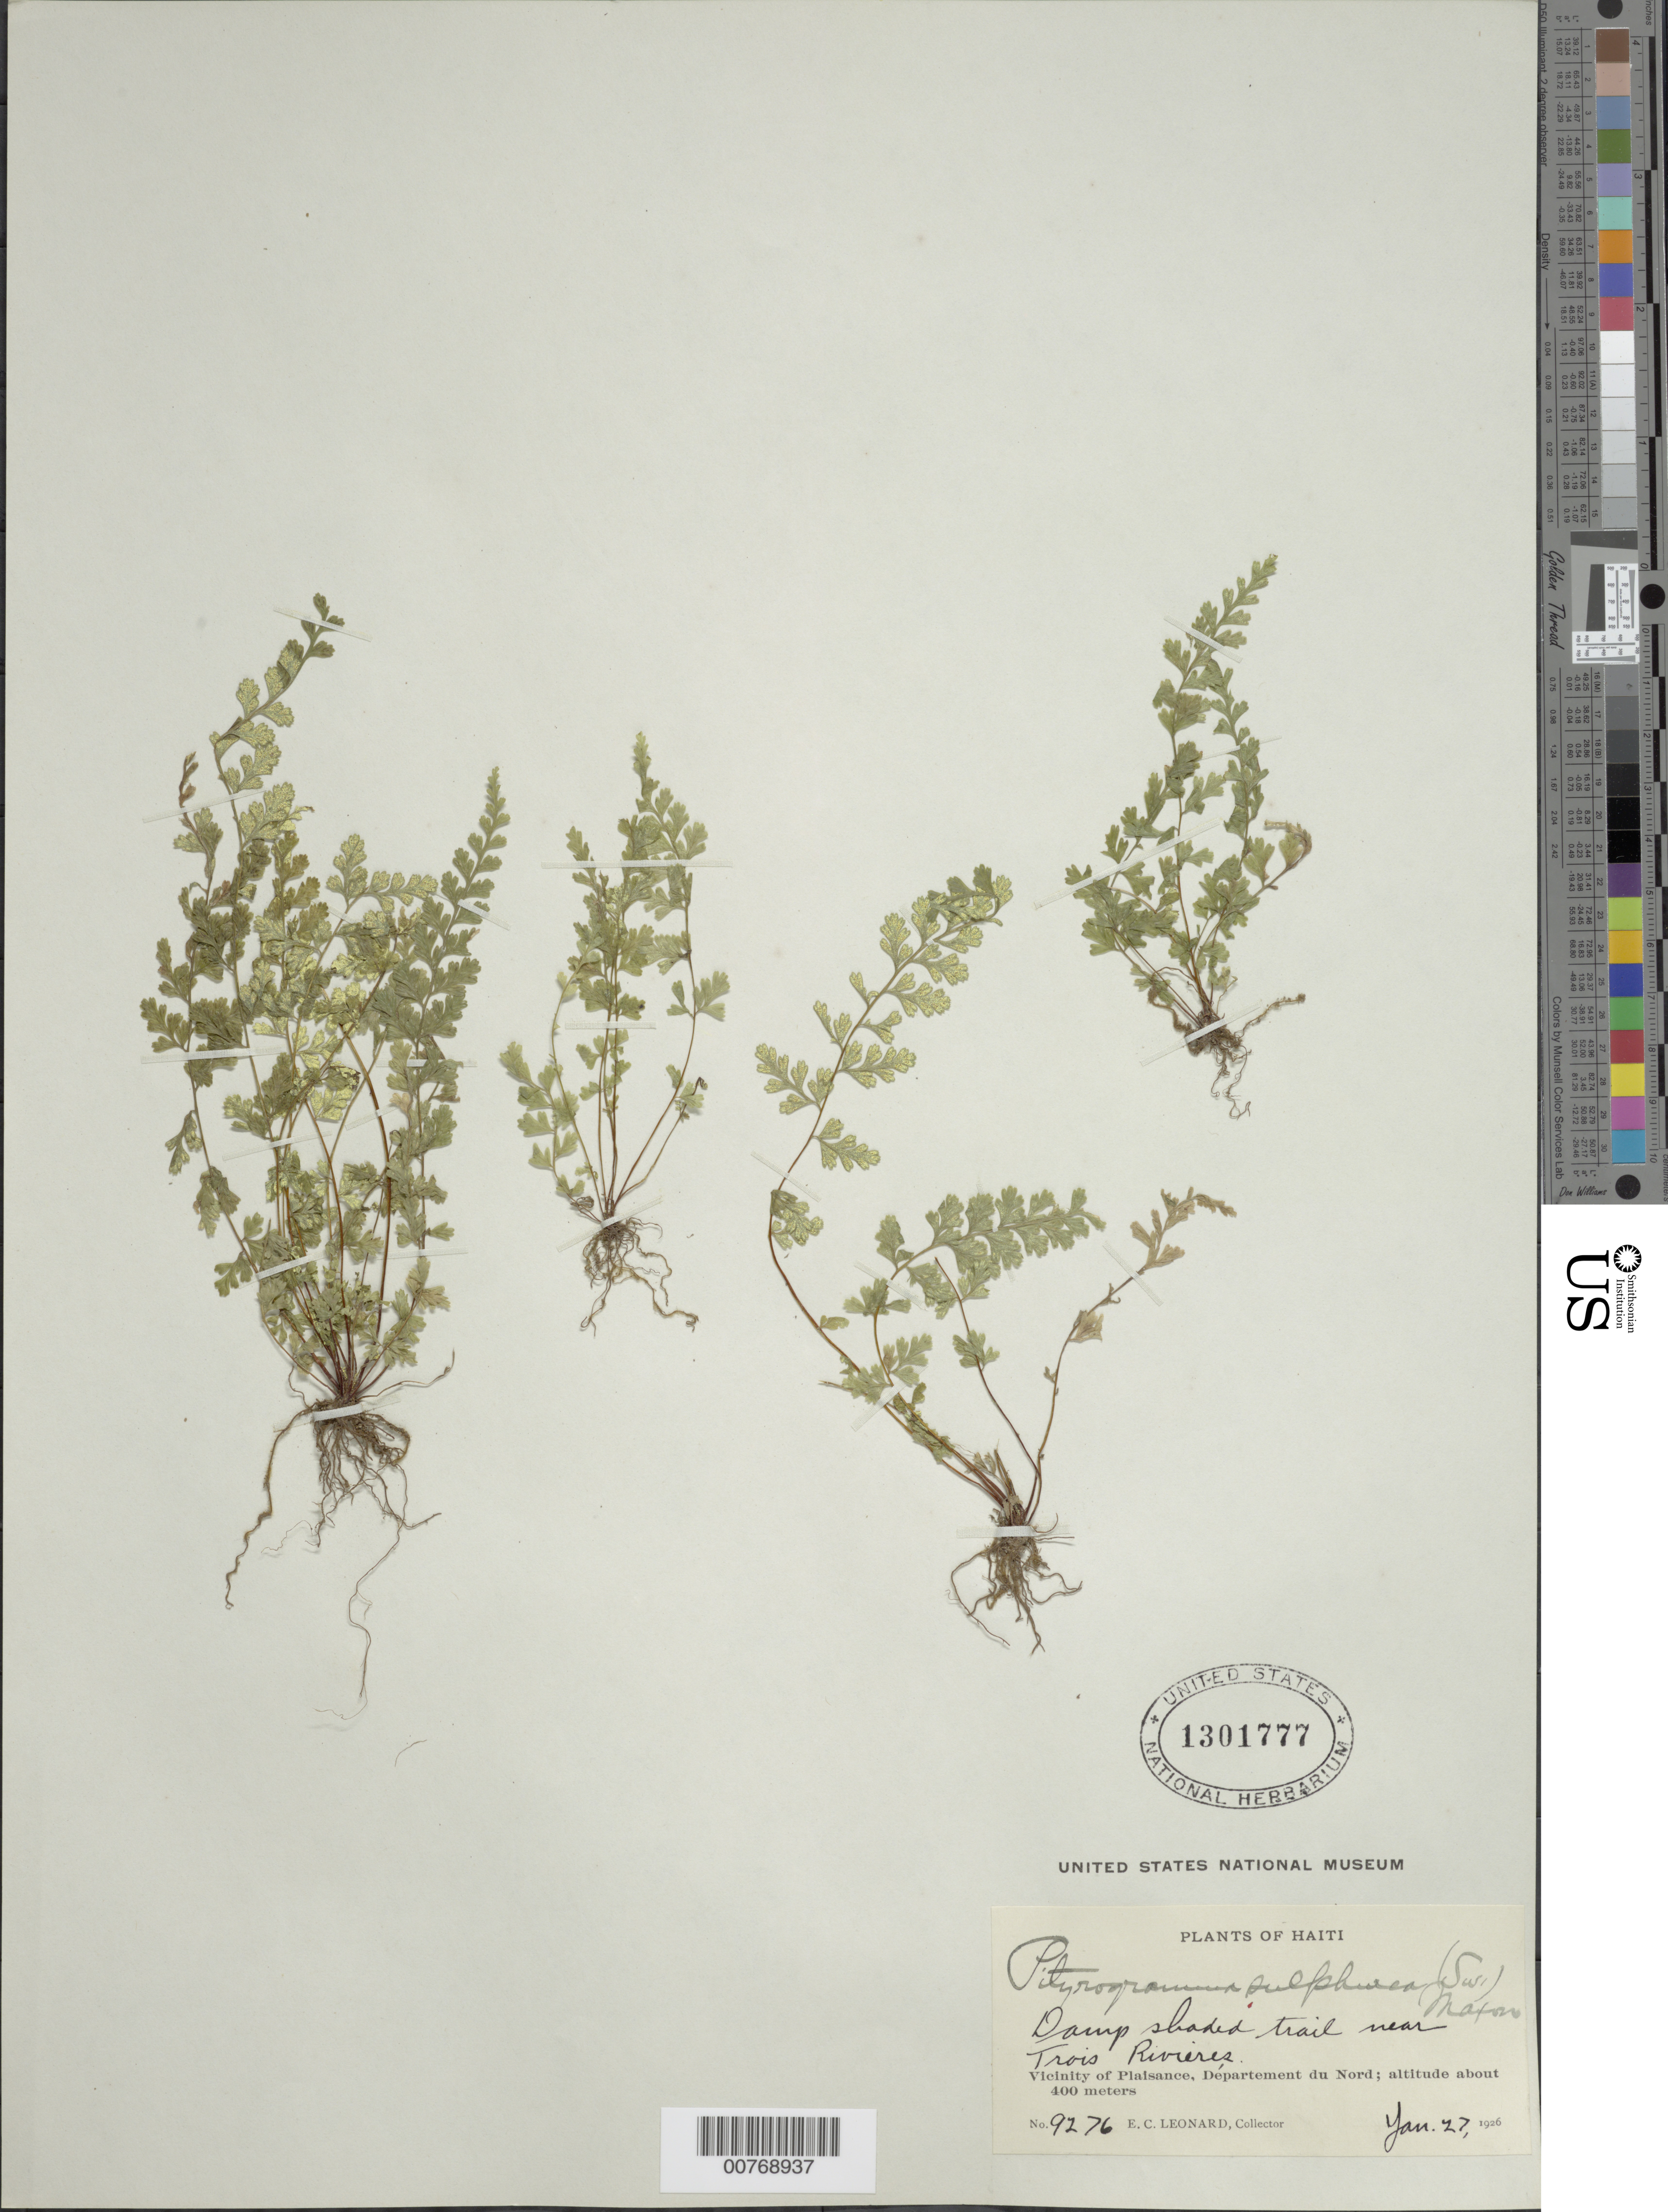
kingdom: Plantae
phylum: Tracheophyta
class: Polypodiopsida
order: Polypodiales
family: Pteridaceae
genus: Pityrogramma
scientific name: Pityrogramma sulphurea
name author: (Sw.) Maxon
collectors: E. C. Leonard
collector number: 9276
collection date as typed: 27 Jan 1926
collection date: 1926-01-27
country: Haiti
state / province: Nord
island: Hispaniola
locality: Vicinity of Plaisance, Departement du Nord, near Trois Rivieres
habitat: Damp shaded trail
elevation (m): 400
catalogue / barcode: US 1301777